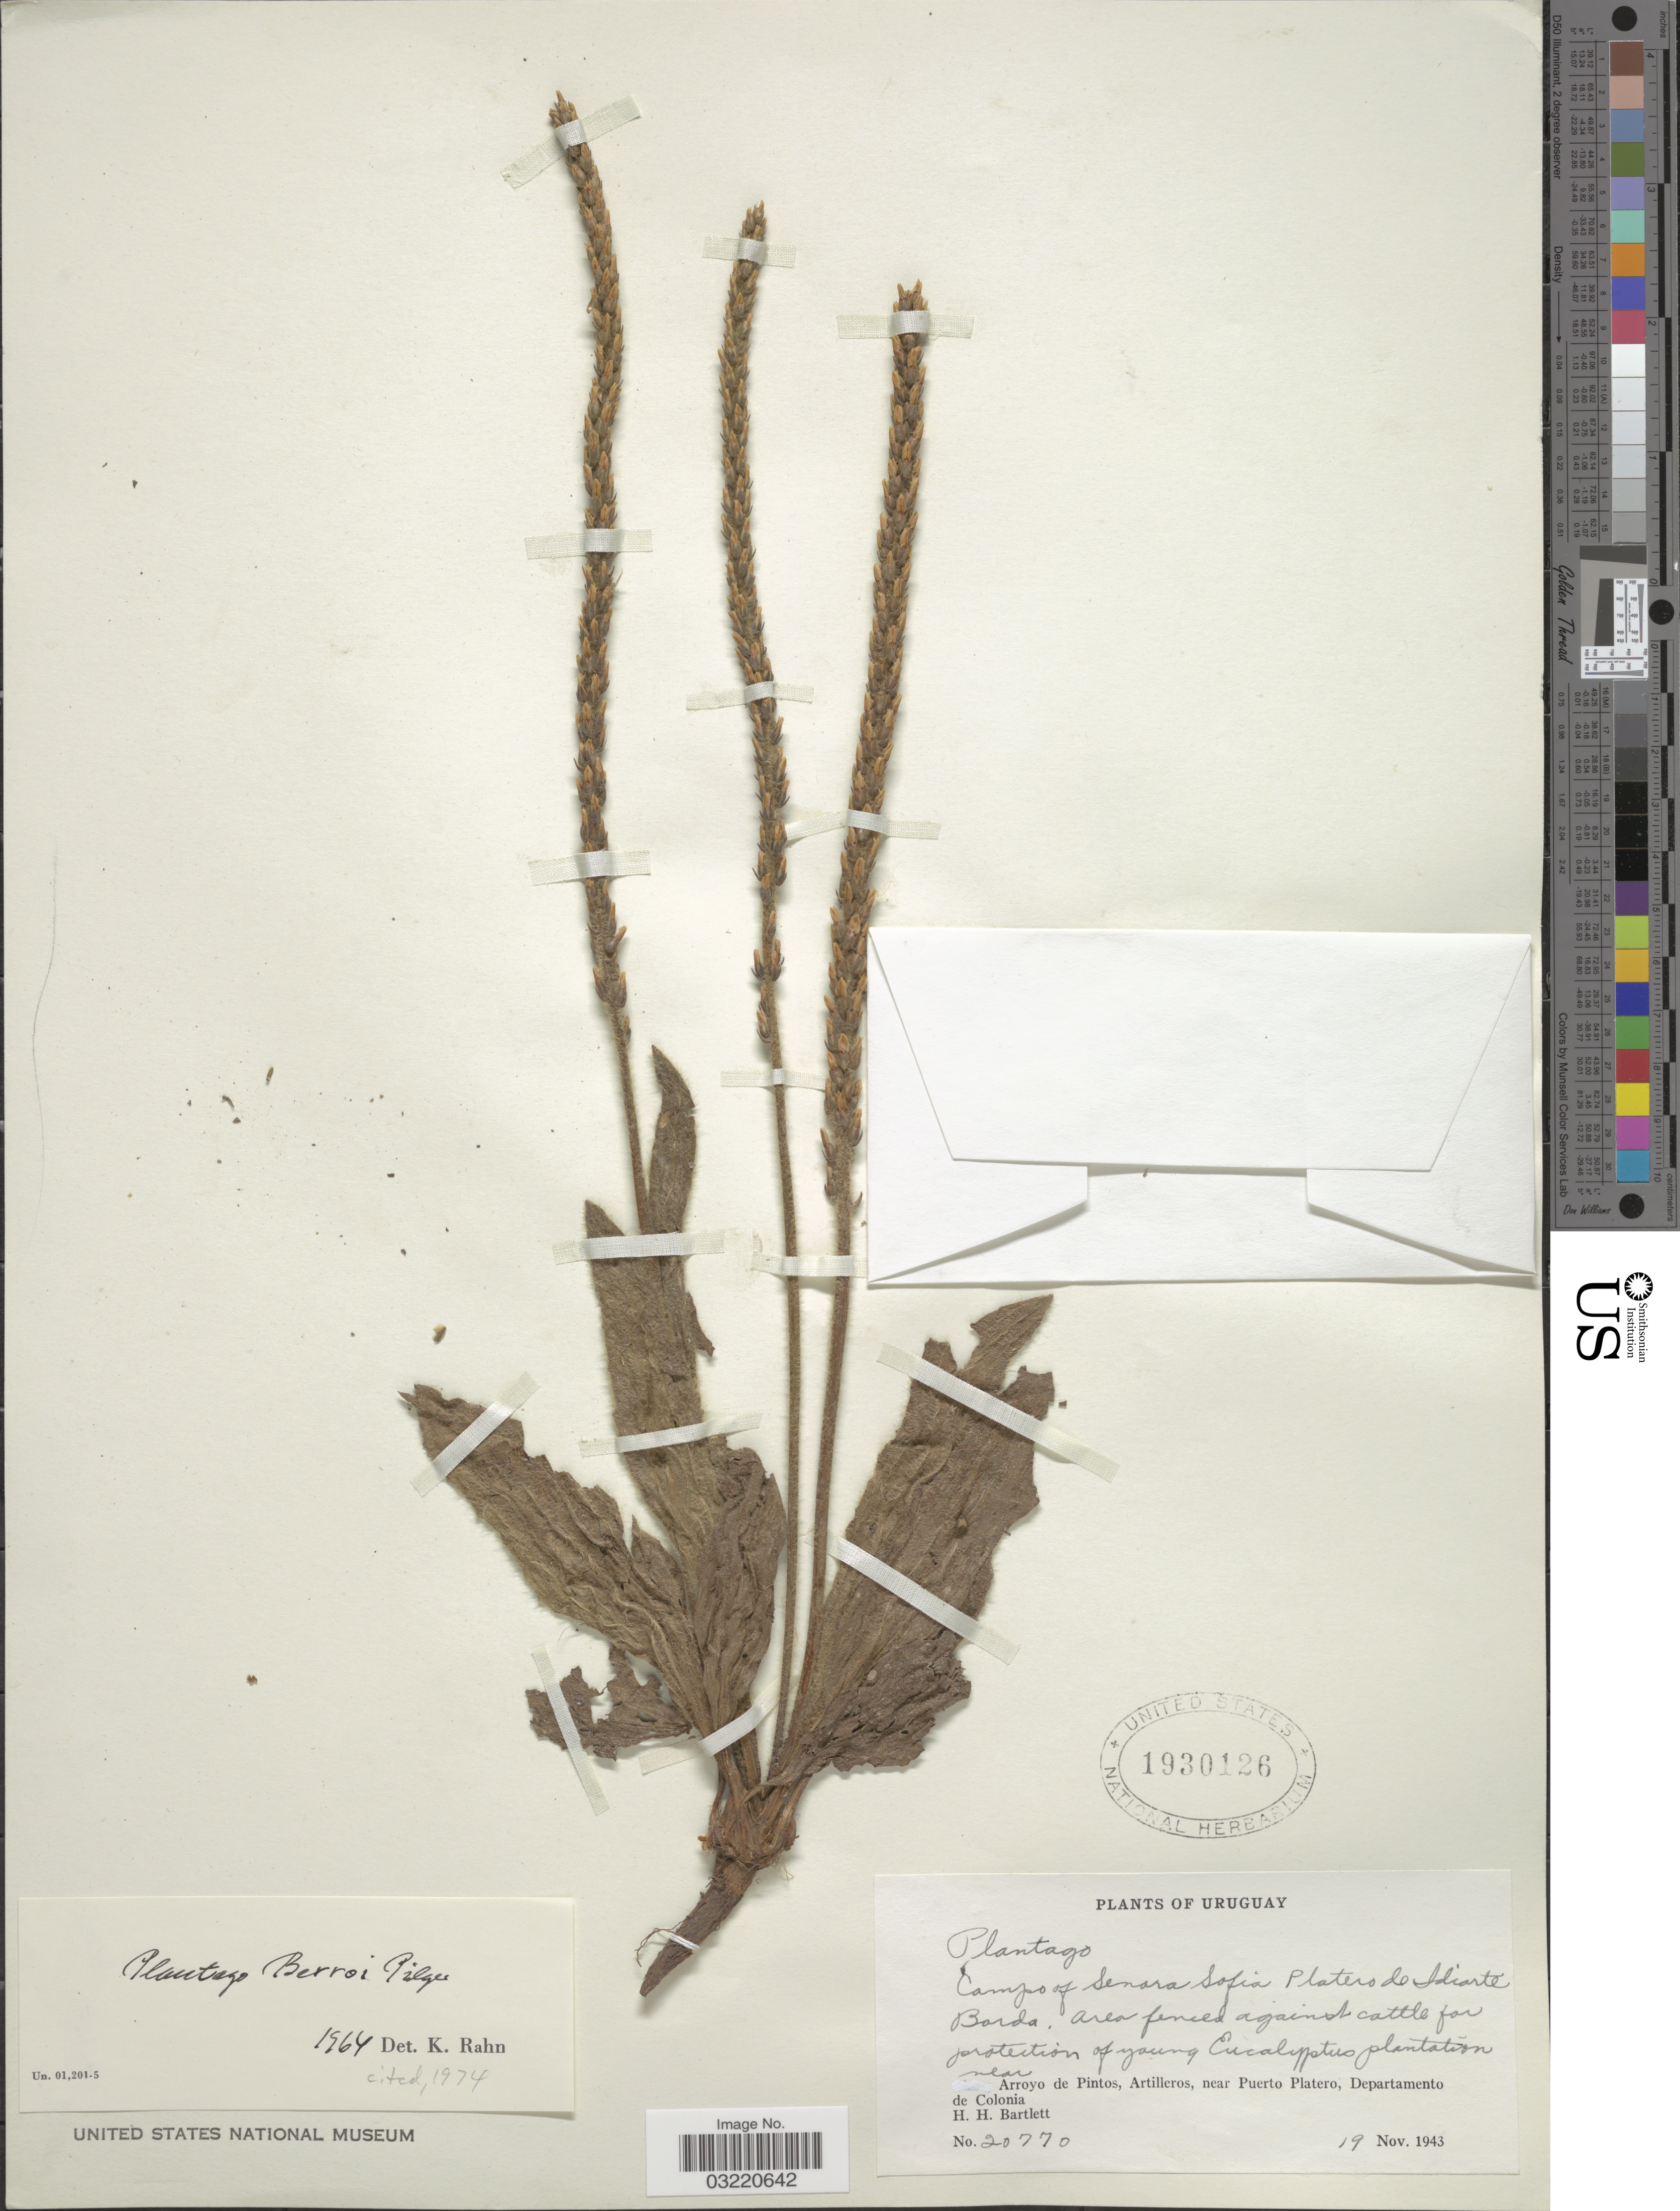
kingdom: Plantae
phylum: Tracheophyta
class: Magnoliopsida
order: Lamiales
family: Plantaginaceae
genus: Plantago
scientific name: Plantago berroi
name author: Pilg.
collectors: H. H. Bartlett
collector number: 20770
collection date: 1943-11-19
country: Uruguay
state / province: Colonia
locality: Arroyo de Pintos, Artilleros, near Puerto Platero, Departamento de Colonia. Campo of Senara Sofia.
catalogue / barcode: US 1930126